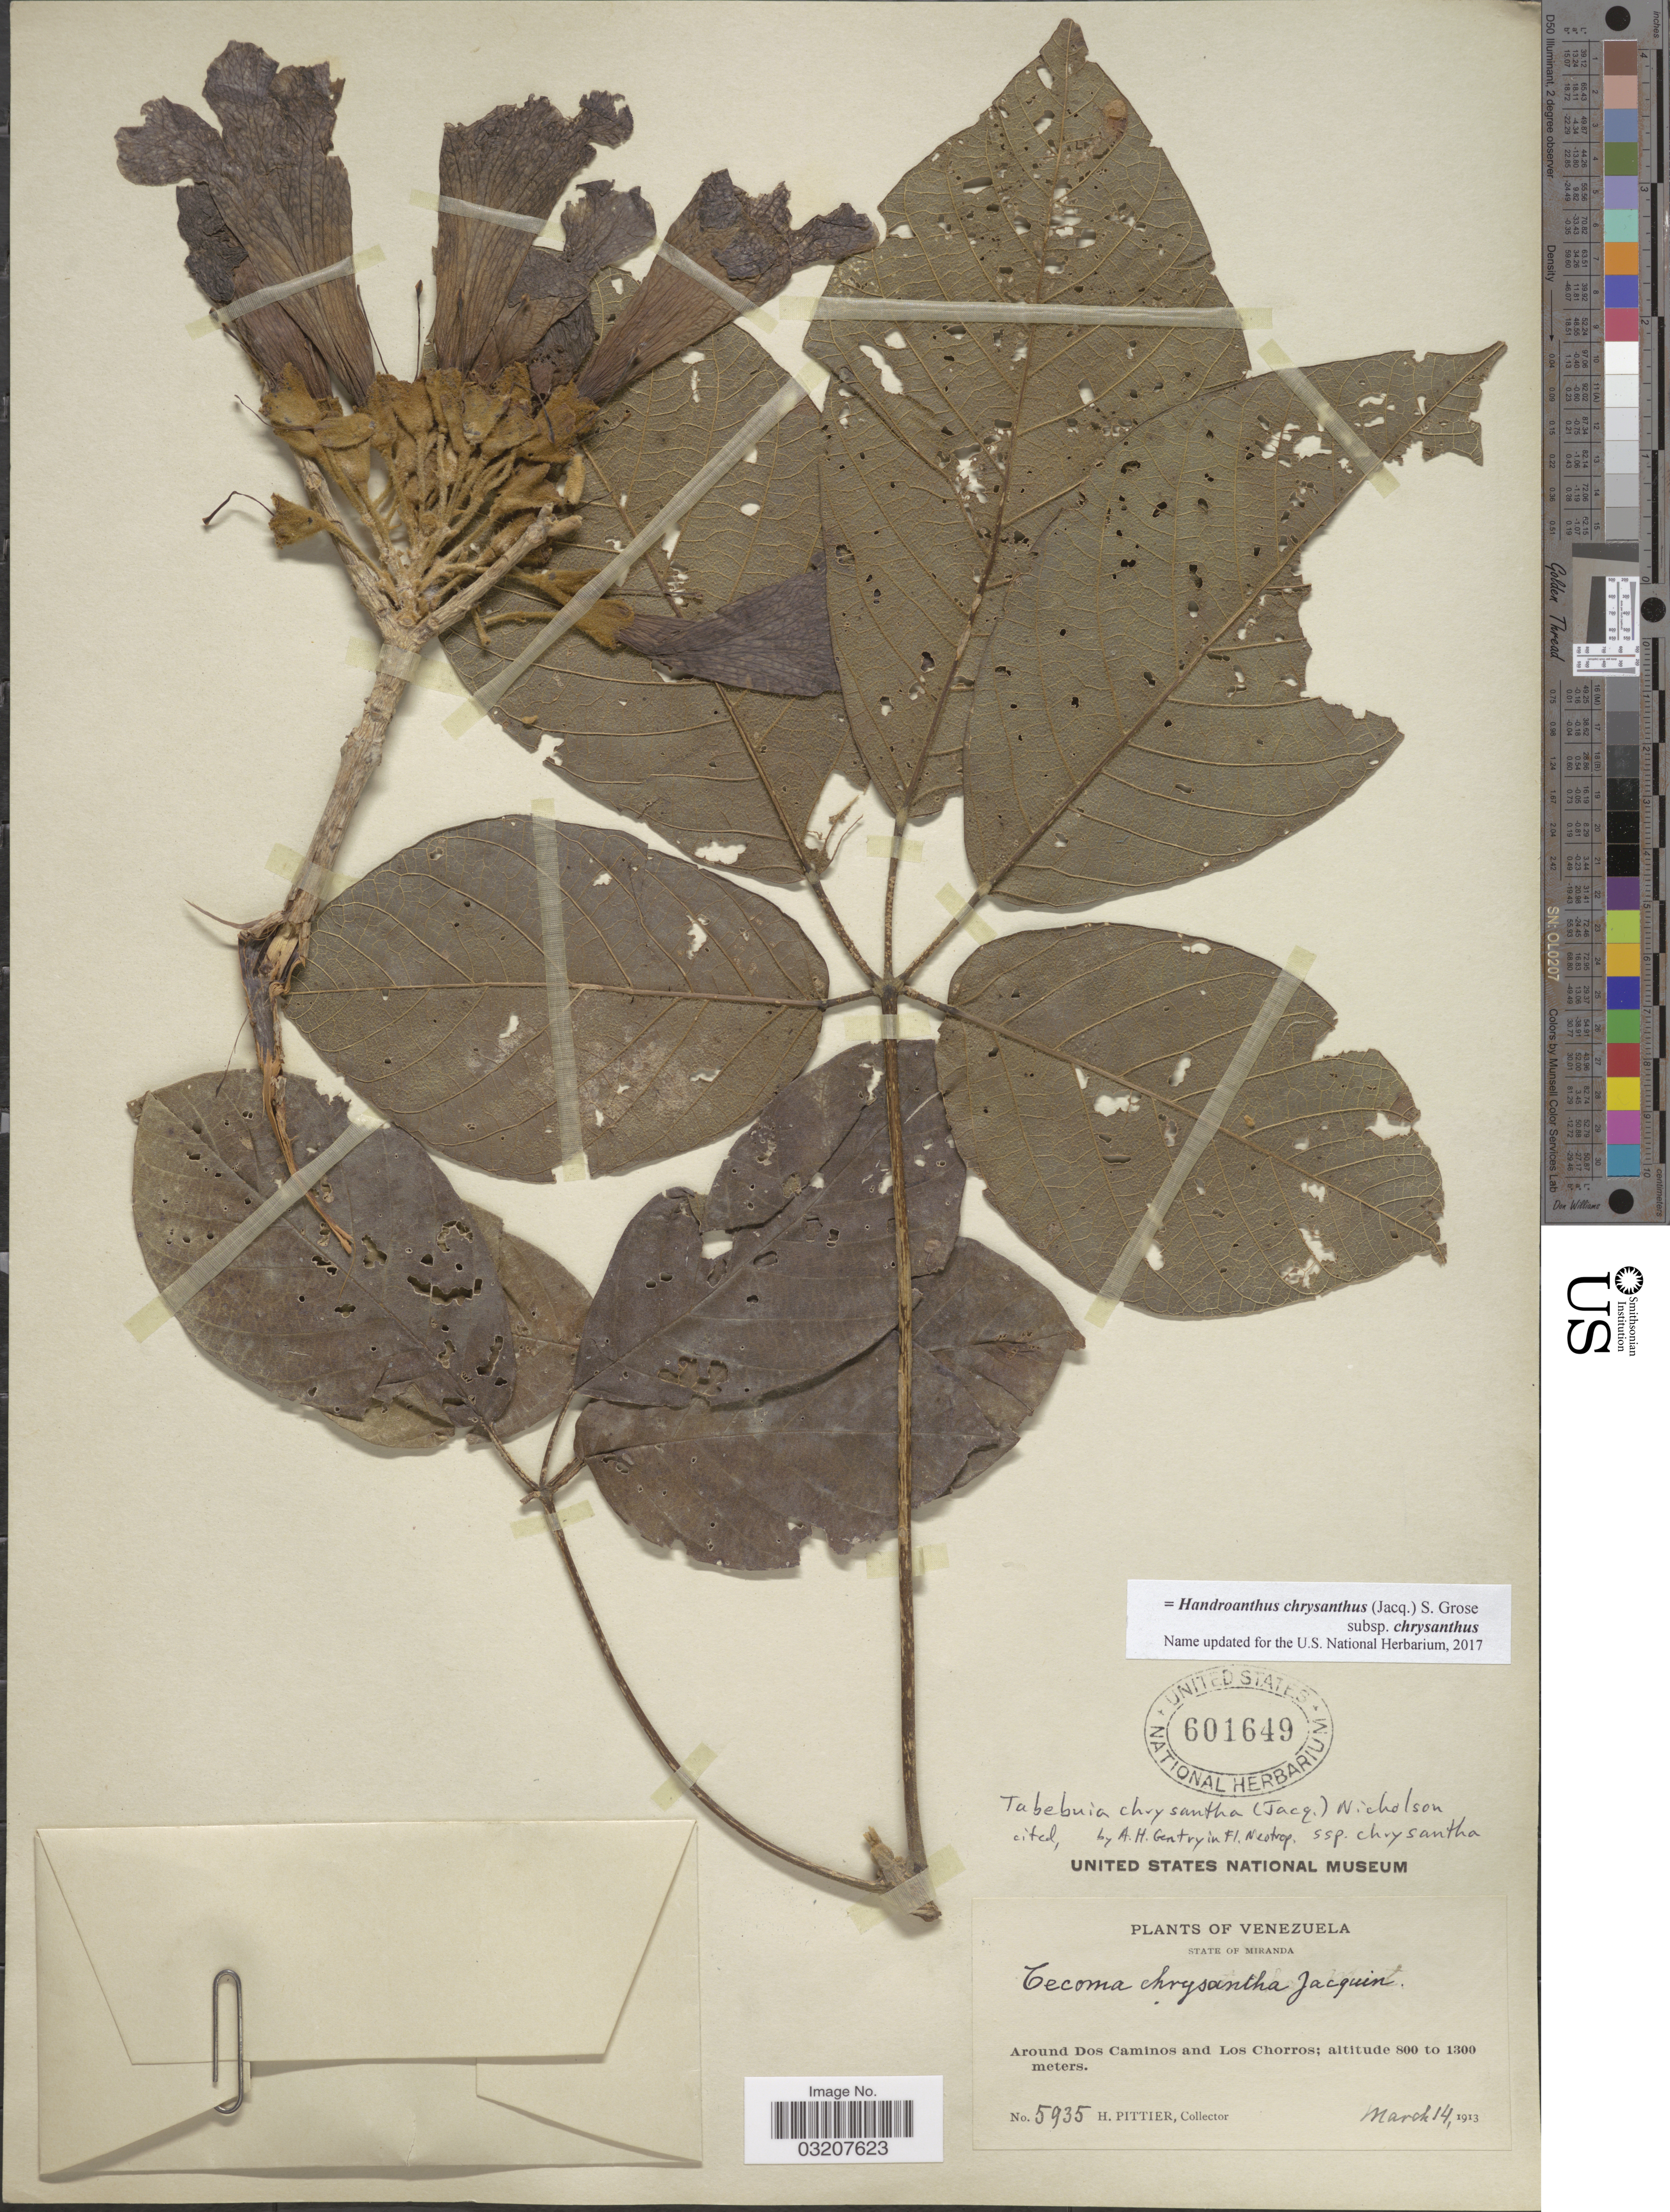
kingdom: Plantae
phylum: Tracheophyta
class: Magnoliopsida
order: Lamiales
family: Bignoniaceae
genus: Handroanthus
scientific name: Handroanthus chrysanthus subsp. chrysanthus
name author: (Jacq.) S.O. Grose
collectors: H. F. Pittier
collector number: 5935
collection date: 1913-03-14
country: Venezuela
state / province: Miranda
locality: Around Dos Caminos and Los Chorros.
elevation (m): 800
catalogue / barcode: US 601649